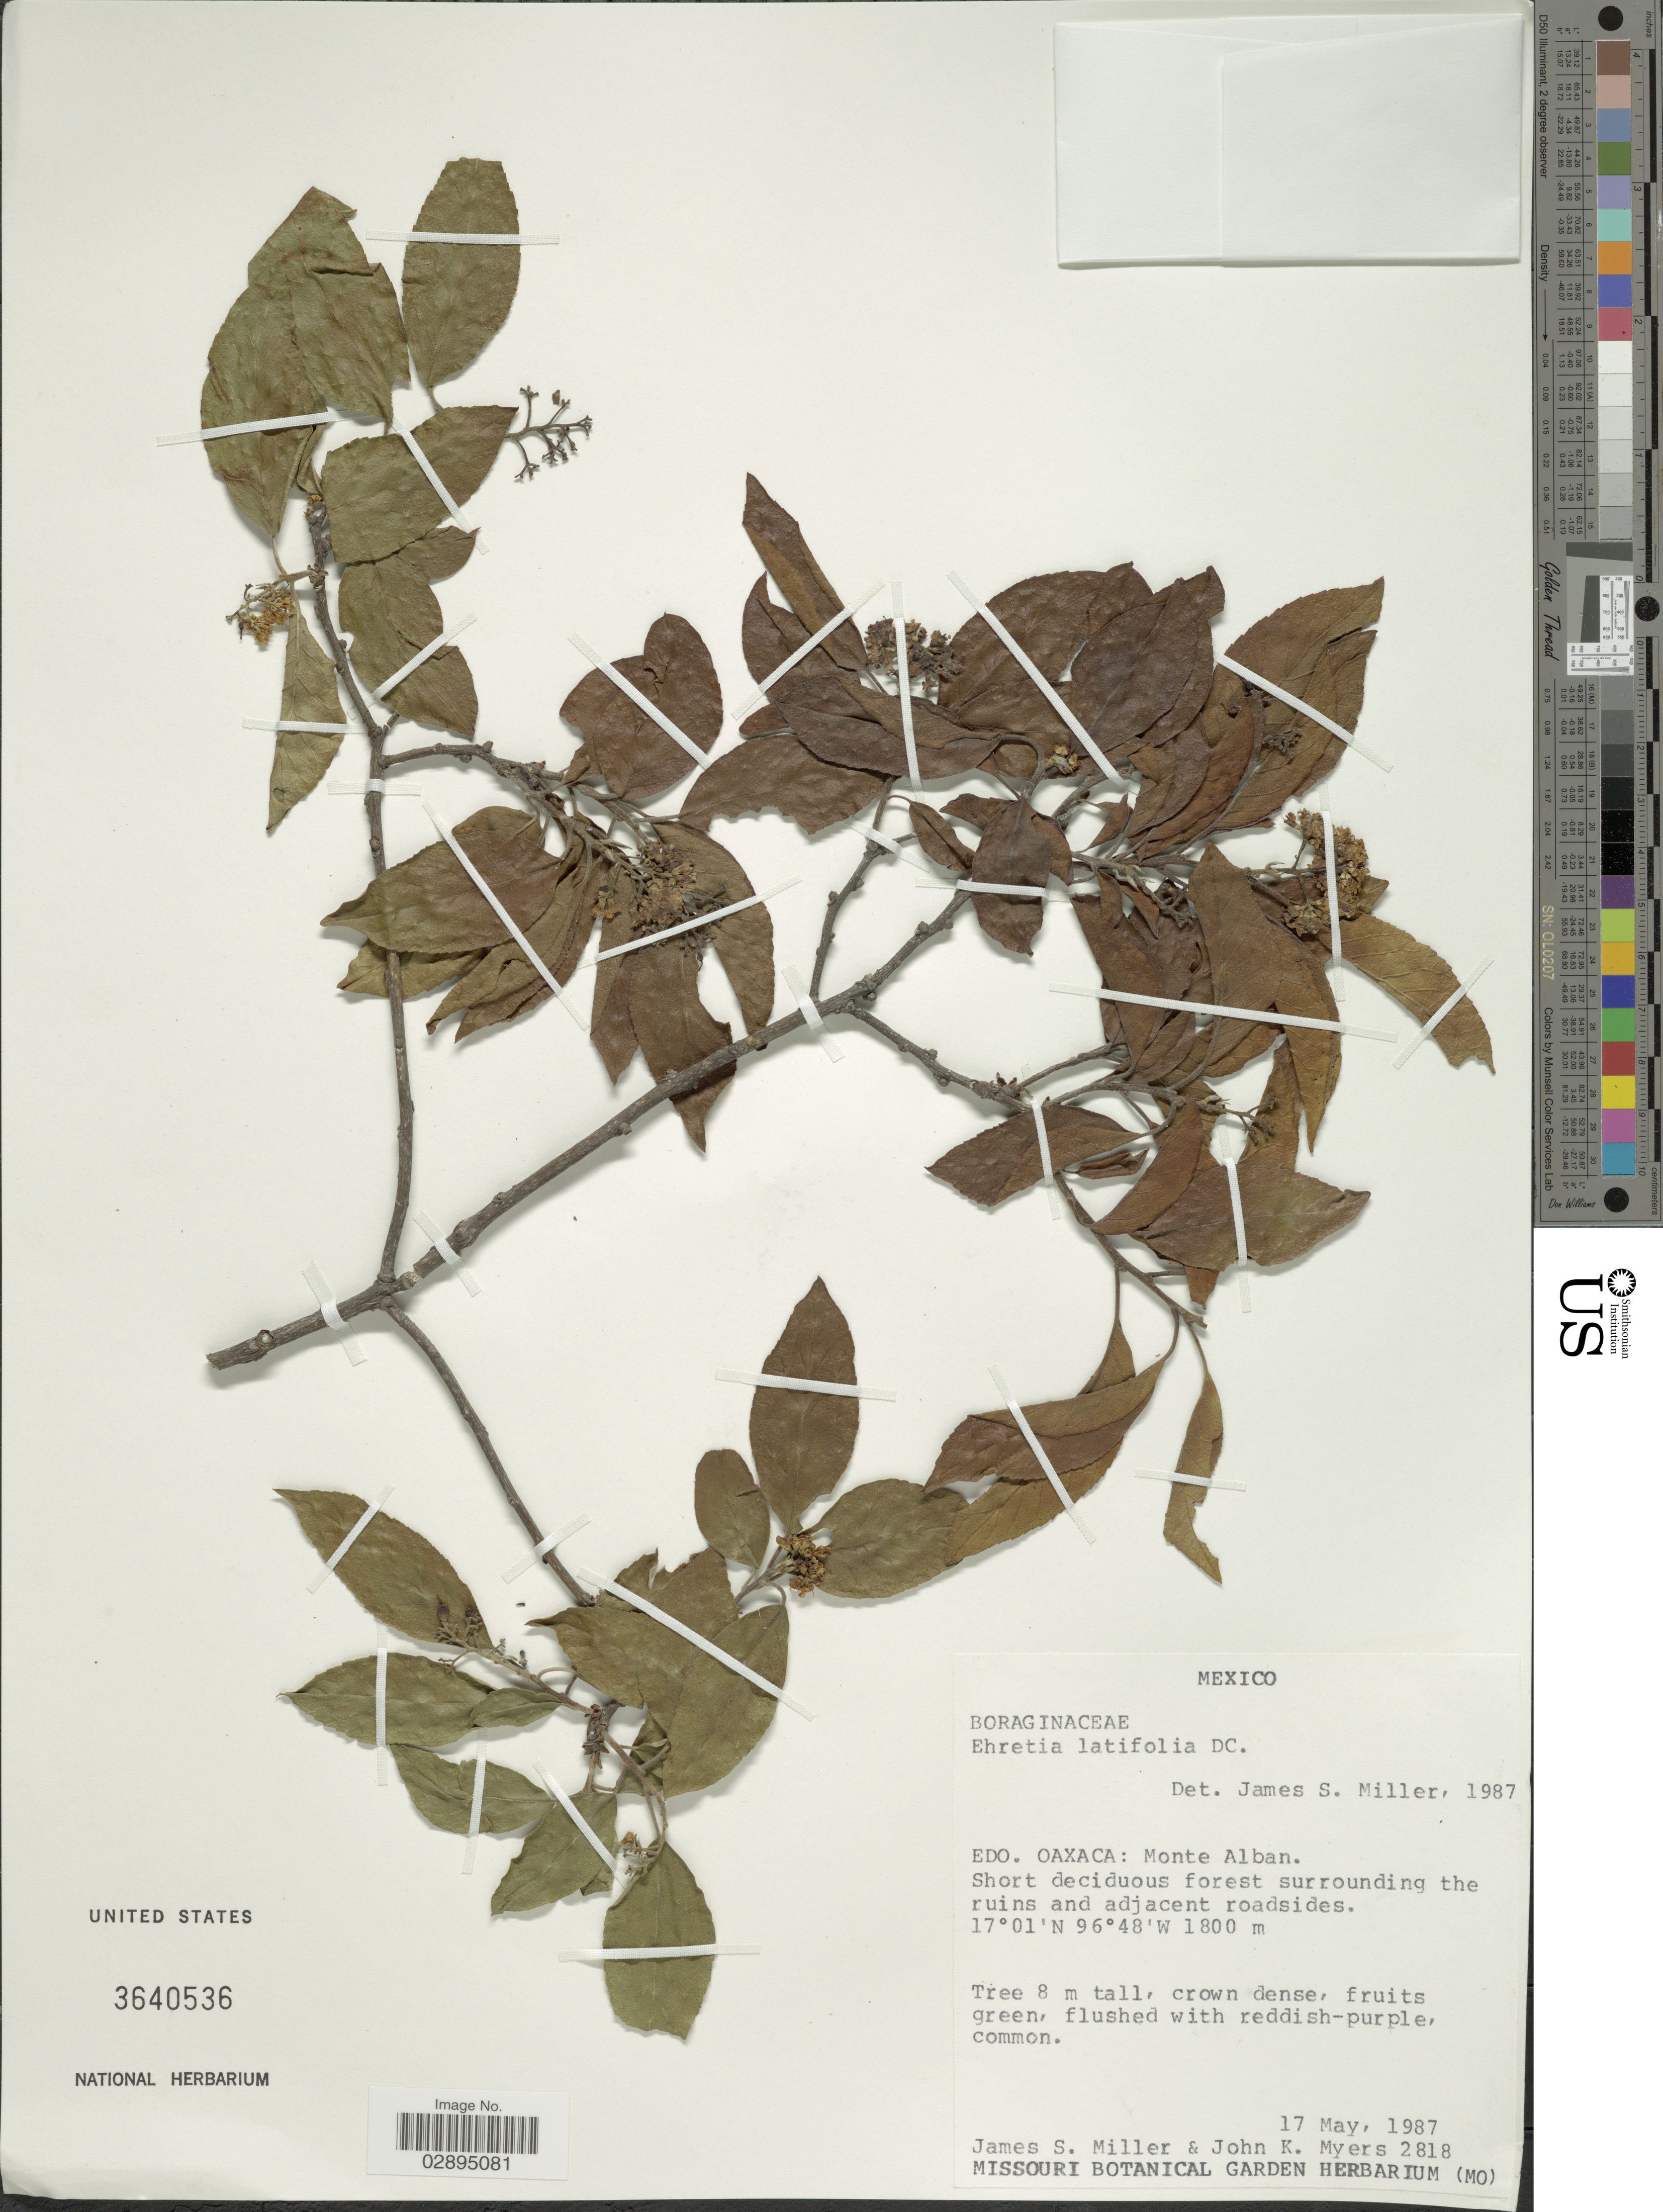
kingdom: Plantae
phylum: Tracheophyta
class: Magnoliopsida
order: Boraginales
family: Ehretiaceae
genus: Ehretia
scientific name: Ehretia latifolia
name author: DC.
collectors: J. S. Miller & J. Myers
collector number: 2818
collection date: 1987-05-17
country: Mexico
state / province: Oaxaca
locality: Edo. Oaxaca: Monte Alban. Short deciduous forest surrounding the ruins and adjacent roadsides.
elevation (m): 1800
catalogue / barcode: US 3640536